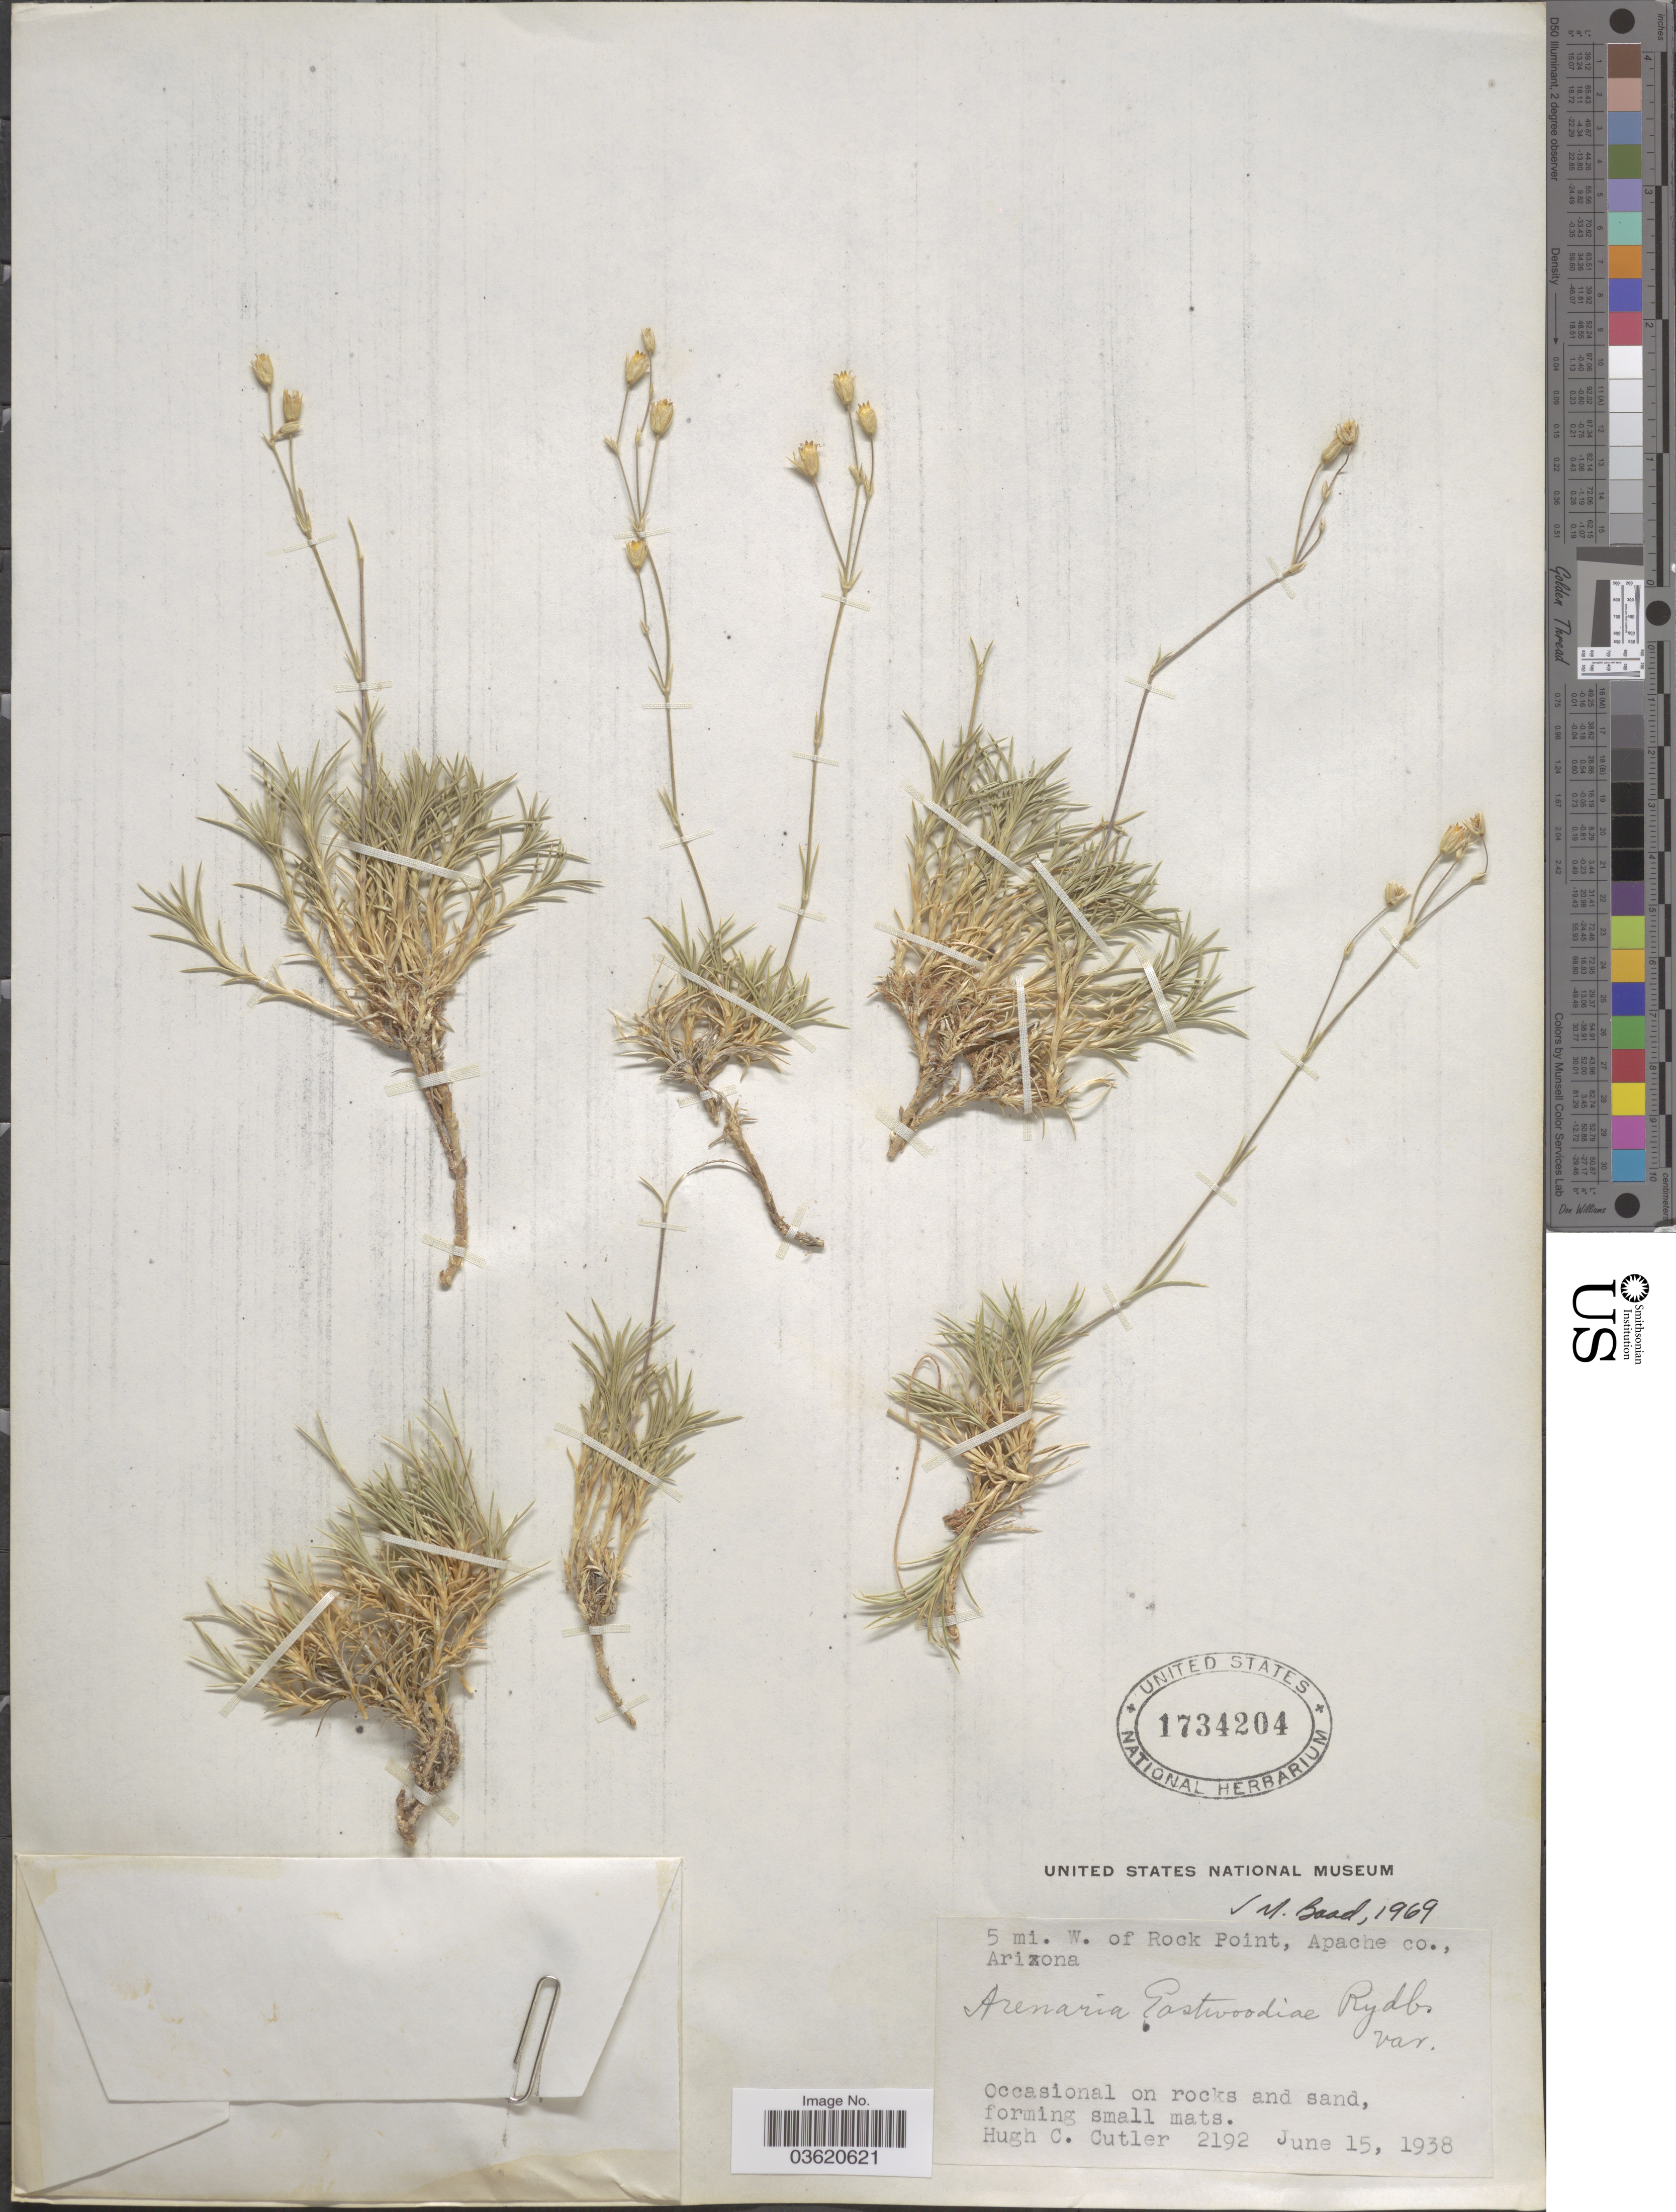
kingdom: Plantae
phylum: Tracheophyta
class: Magnoliopsida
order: Caryophyllales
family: Caryophyllaceae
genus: Eremogone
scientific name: Eremogone eastwoodiae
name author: (Rydb.) Ikonn.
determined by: Strong, Mark T., (BOT), Smithsonian Institution - National Museum of Natural History (UNITED STATES)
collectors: H. C. Cutler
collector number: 2192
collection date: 1938-06-15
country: United States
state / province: Arizona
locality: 5 mi. W. of Rock Point, Apache Co.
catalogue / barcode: US 1734204